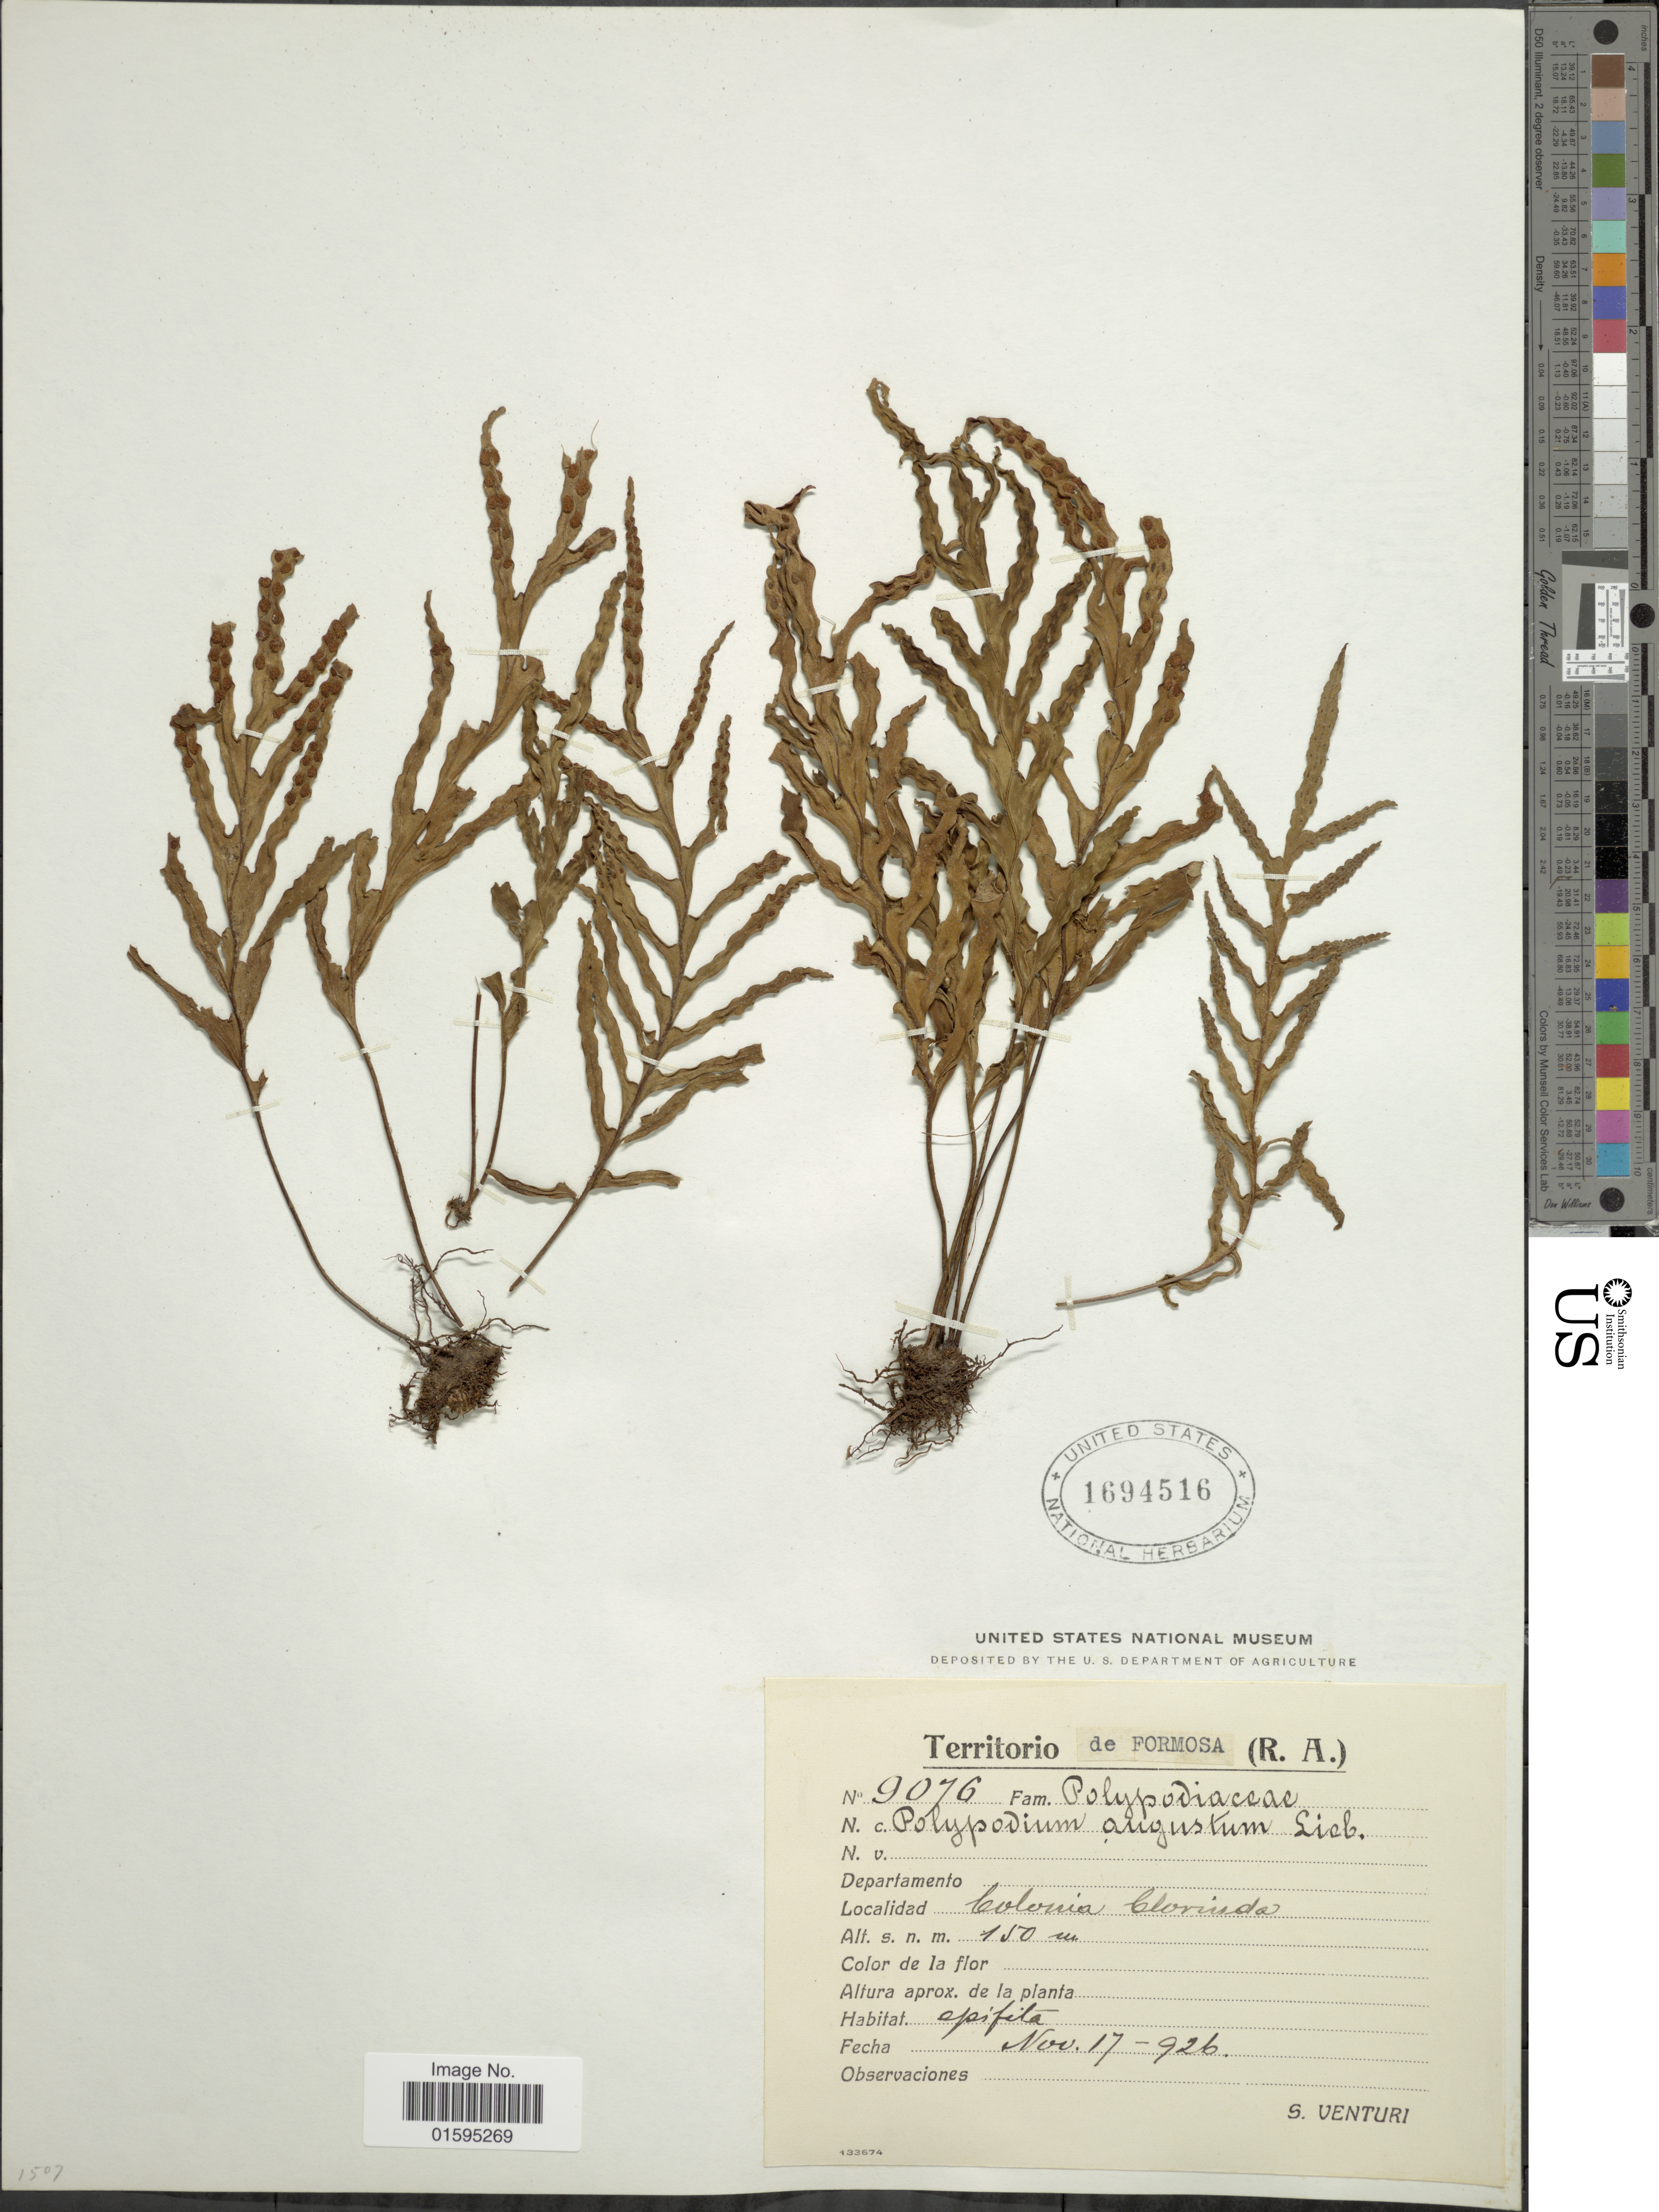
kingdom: Plantae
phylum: Tracheophyta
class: Polypodiopsida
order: Polypodiales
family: Polypodiaceae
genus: Polypodium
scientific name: Polypodium pleopeltifolium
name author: Raddi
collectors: S. Venturi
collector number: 9076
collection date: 1926-11-17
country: Argentina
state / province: Formosa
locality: Territorio de Formosa (R.A.), Colonia Clorinda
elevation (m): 150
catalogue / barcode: US 1694516